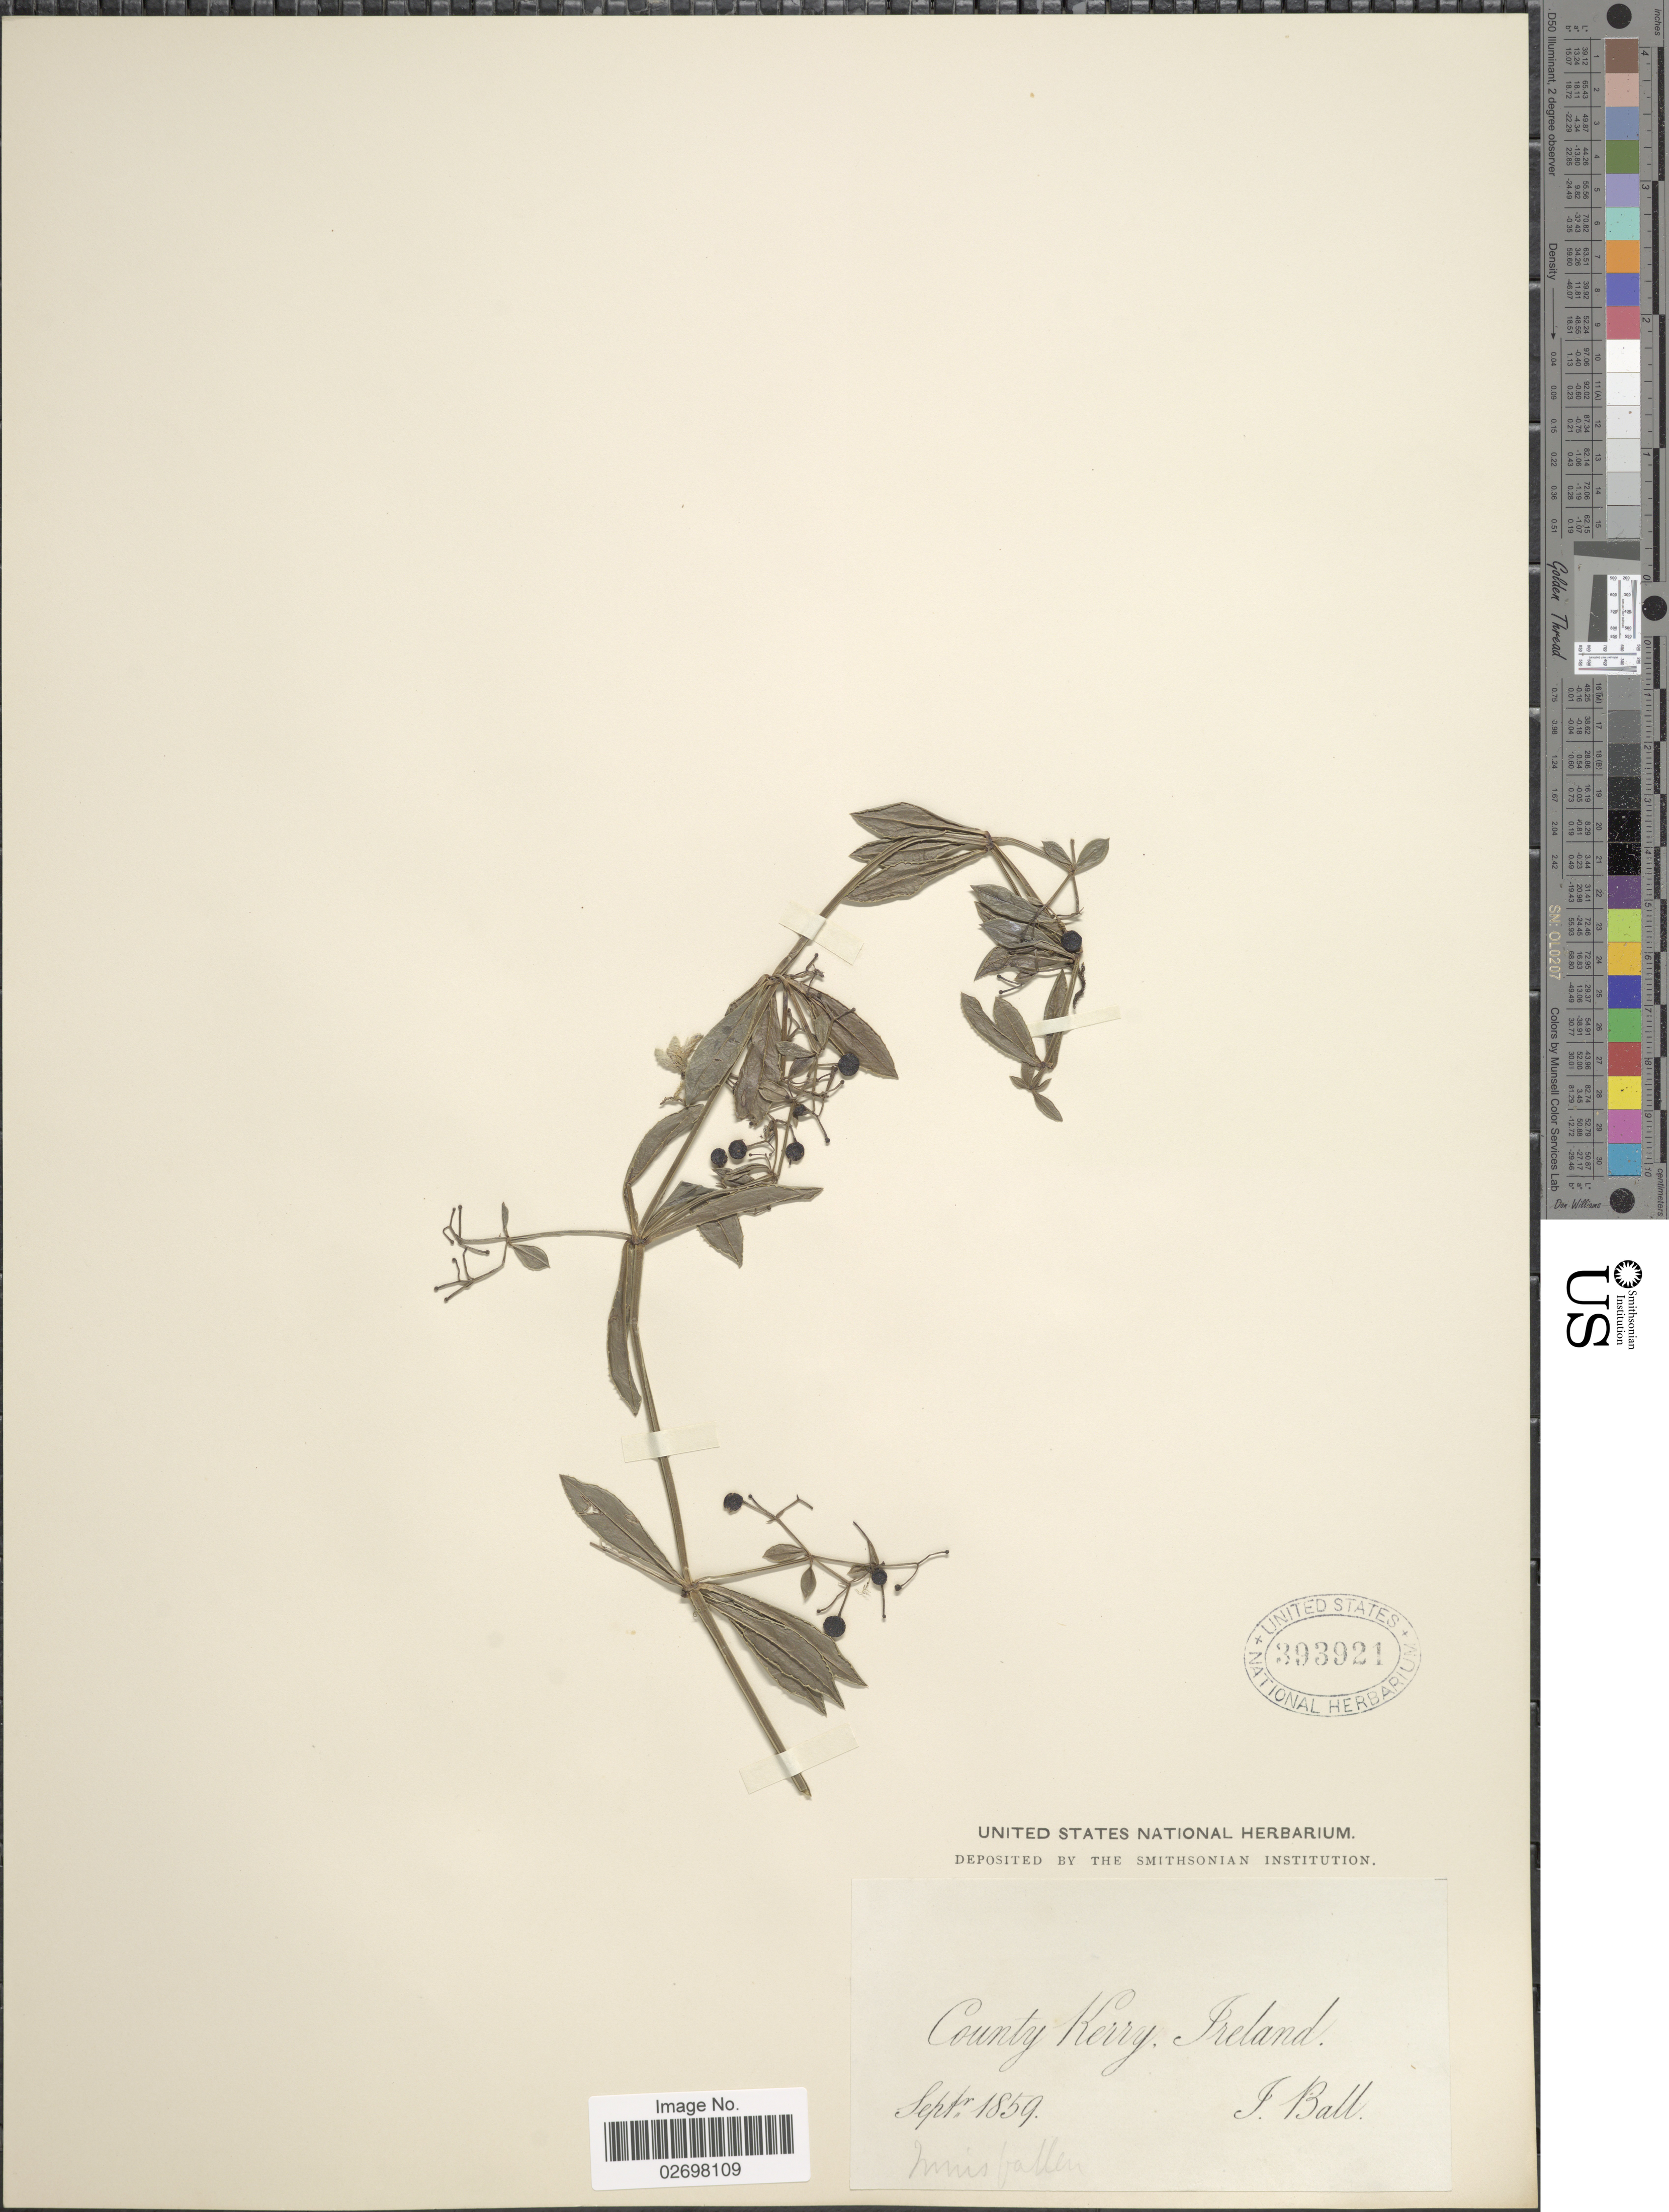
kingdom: Plantae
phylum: Tracheophyta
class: Magnoliopsida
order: Gentianales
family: Rubiaceae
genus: Galium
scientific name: Galium sp.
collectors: J. Ball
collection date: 1859-09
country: Ireland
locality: County Kerry, Imus fallen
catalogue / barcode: US 393921